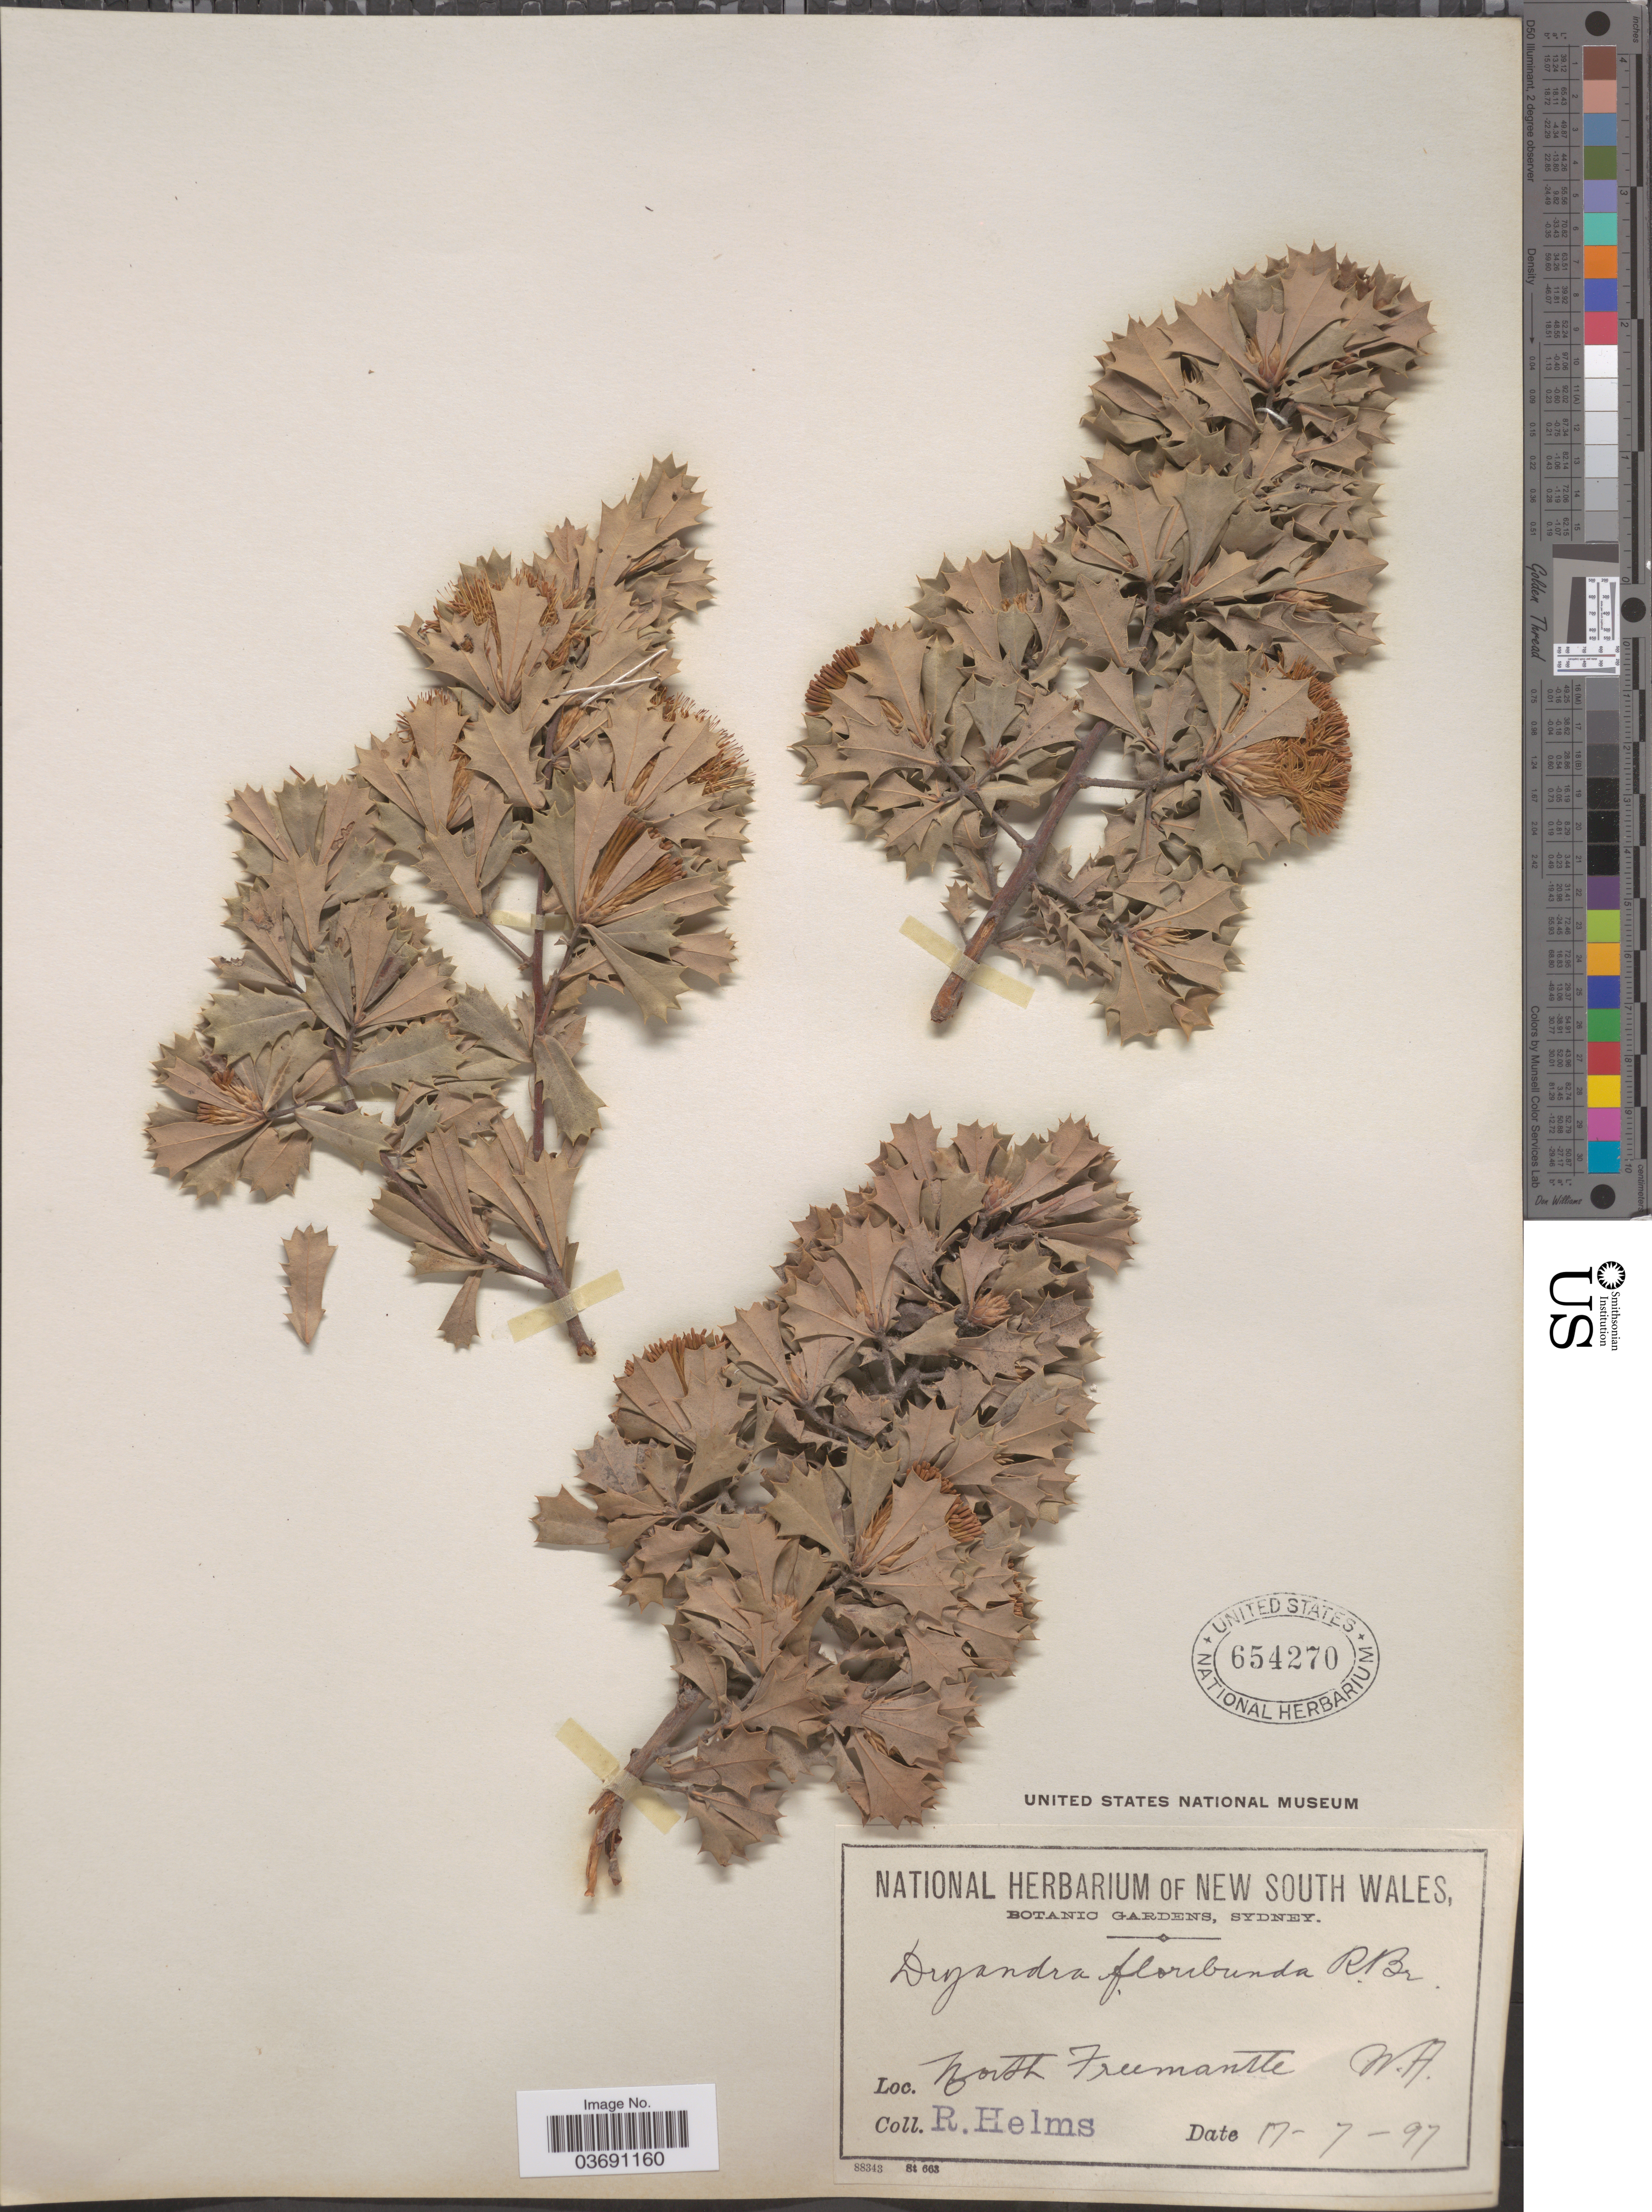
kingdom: Plantae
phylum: Tracheophyta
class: Magnoliopsida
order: Proteales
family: Proteaceae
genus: Dryandra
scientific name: Dryandra floribunda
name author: R. Br.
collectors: R. Helms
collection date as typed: Transcribed d/m/y: 17/7/97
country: Australia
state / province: Western Australia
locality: North Freemantle.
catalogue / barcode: US 654270